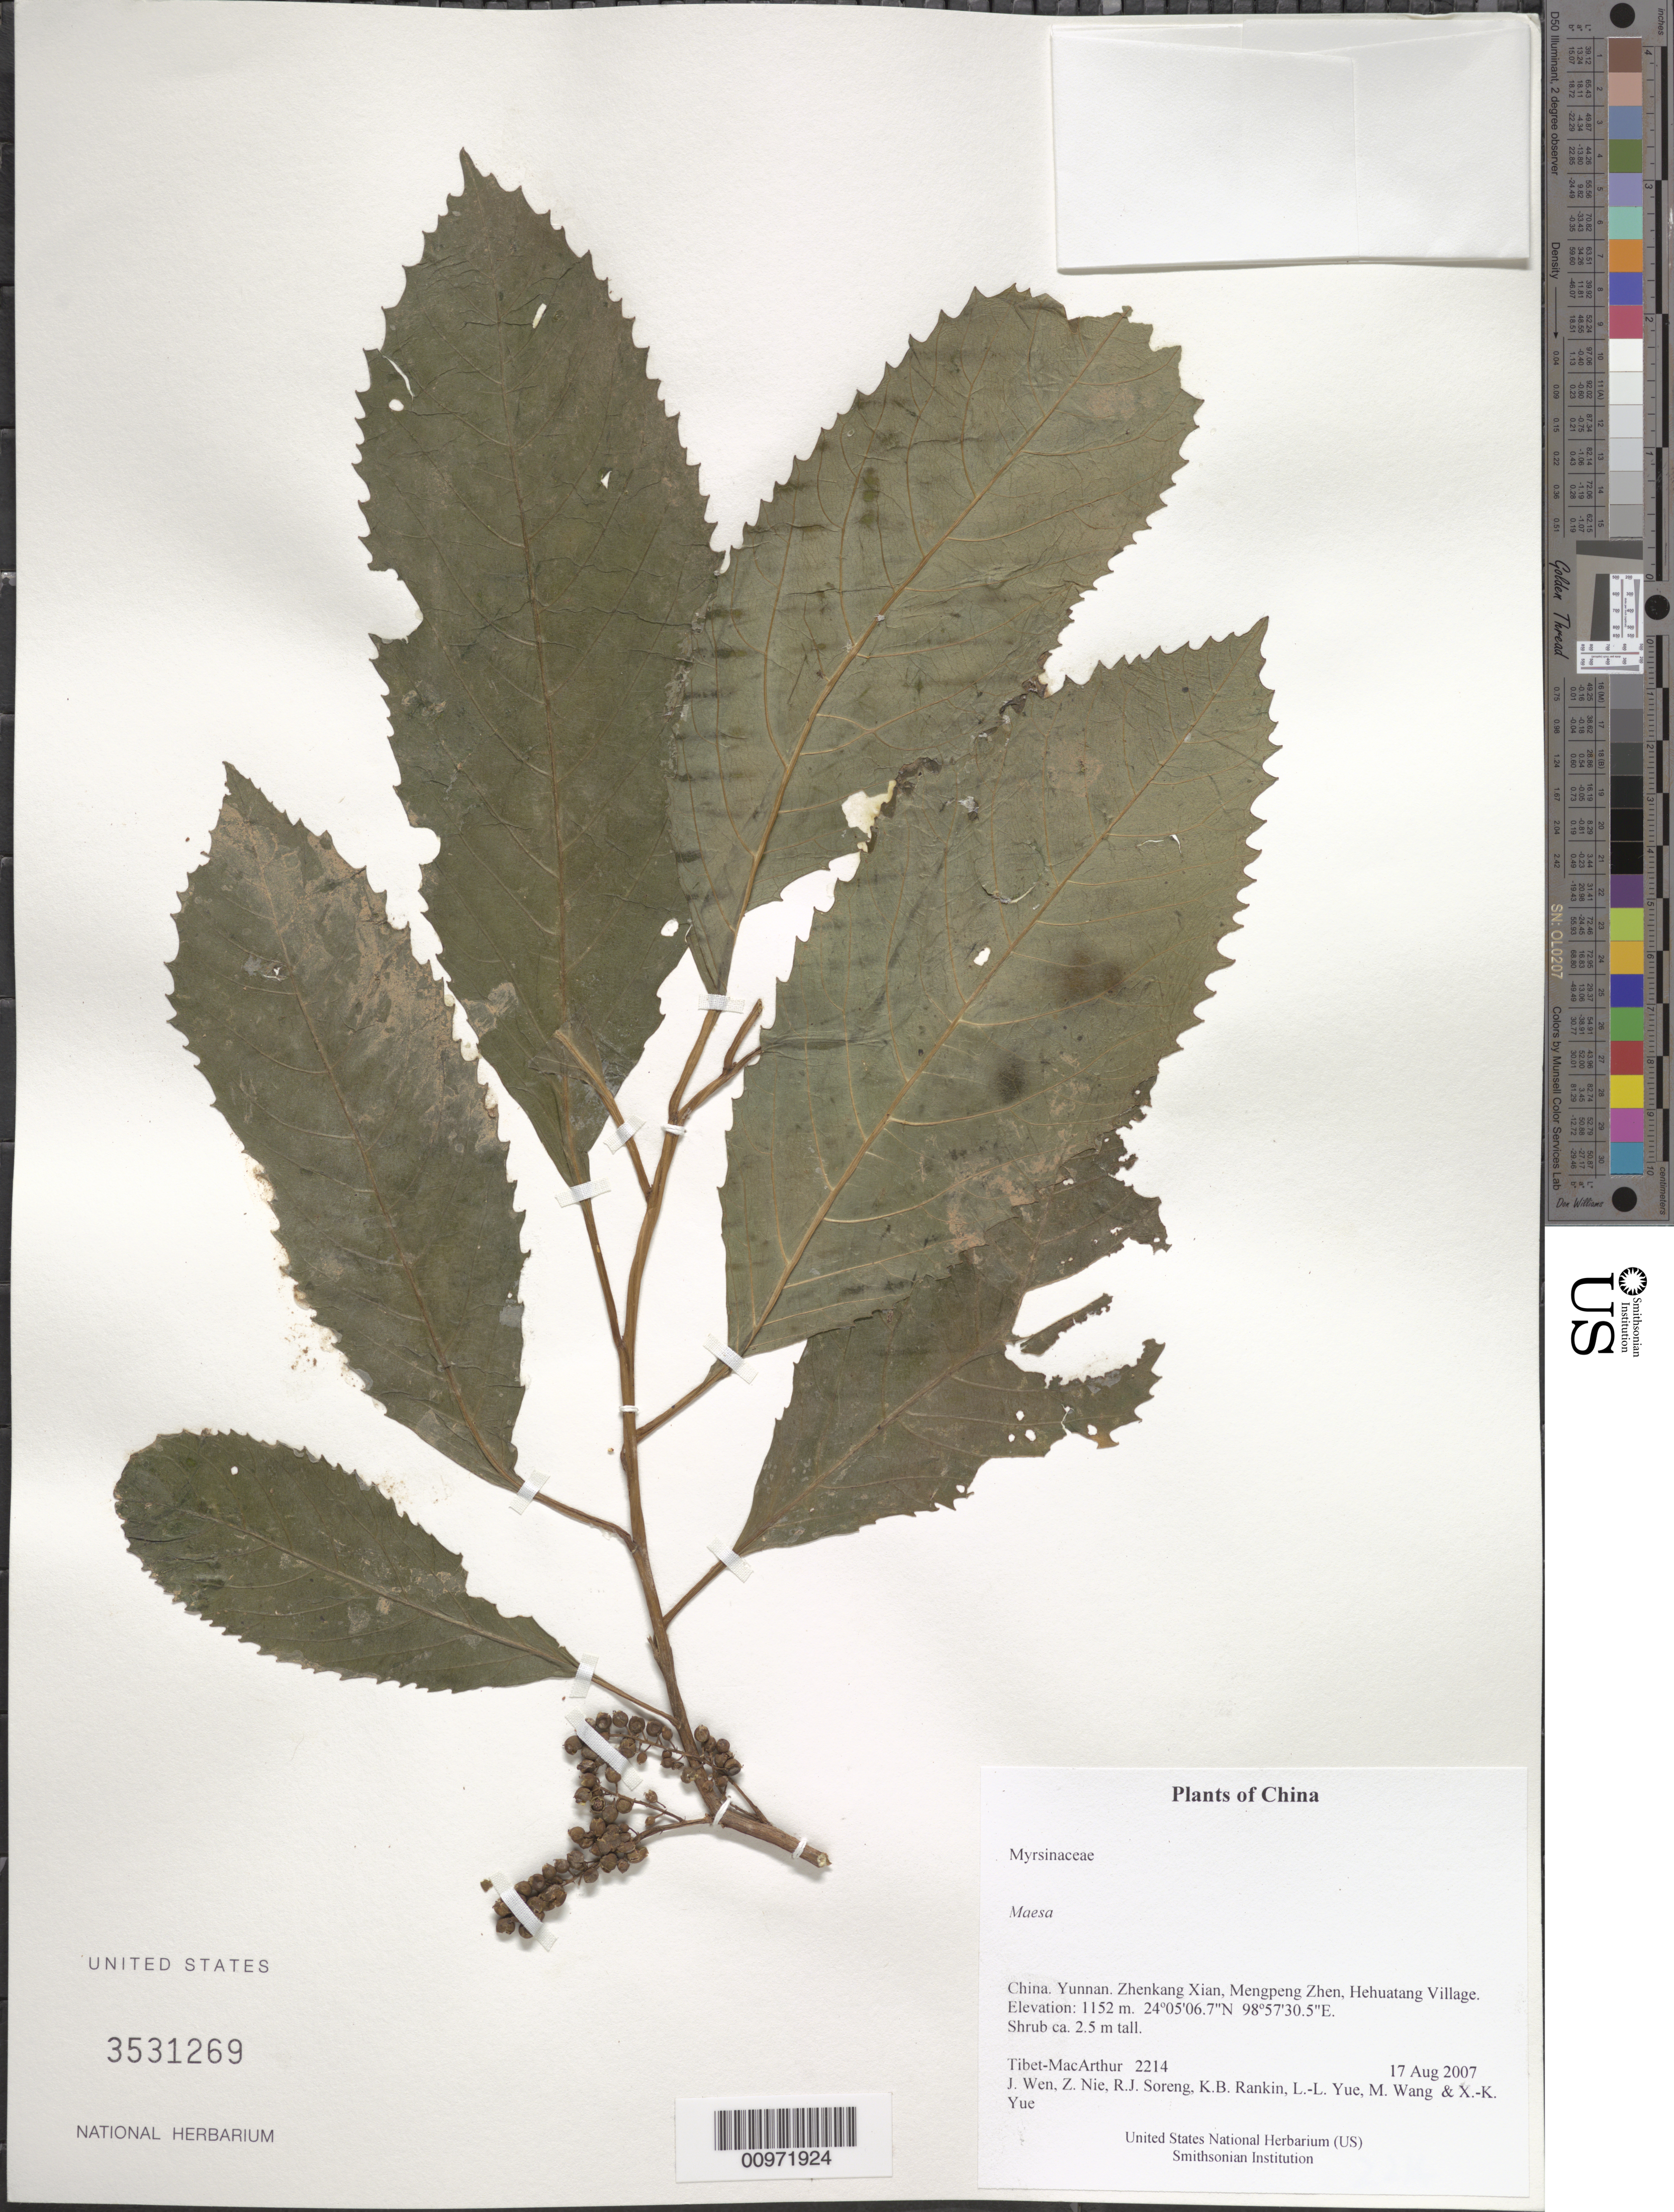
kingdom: Plantae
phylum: Tracheophyta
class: Magnoliopsida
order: Ericales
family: Primulaceae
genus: Maesa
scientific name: Maesa sp.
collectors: Tibet-MacArthur, J. Wen, Z. Nie, R. J. Soreng, K. Rankin, L. Yue, M. Wang & X. Yue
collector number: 2214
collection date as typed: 17 Aug 2007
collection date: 2007-08-17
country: China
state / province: Yunnan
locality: Zhenkang Xian, Mengpeng Zhen, Hehuatang Village.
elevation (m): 1152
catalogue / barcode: US 3531269